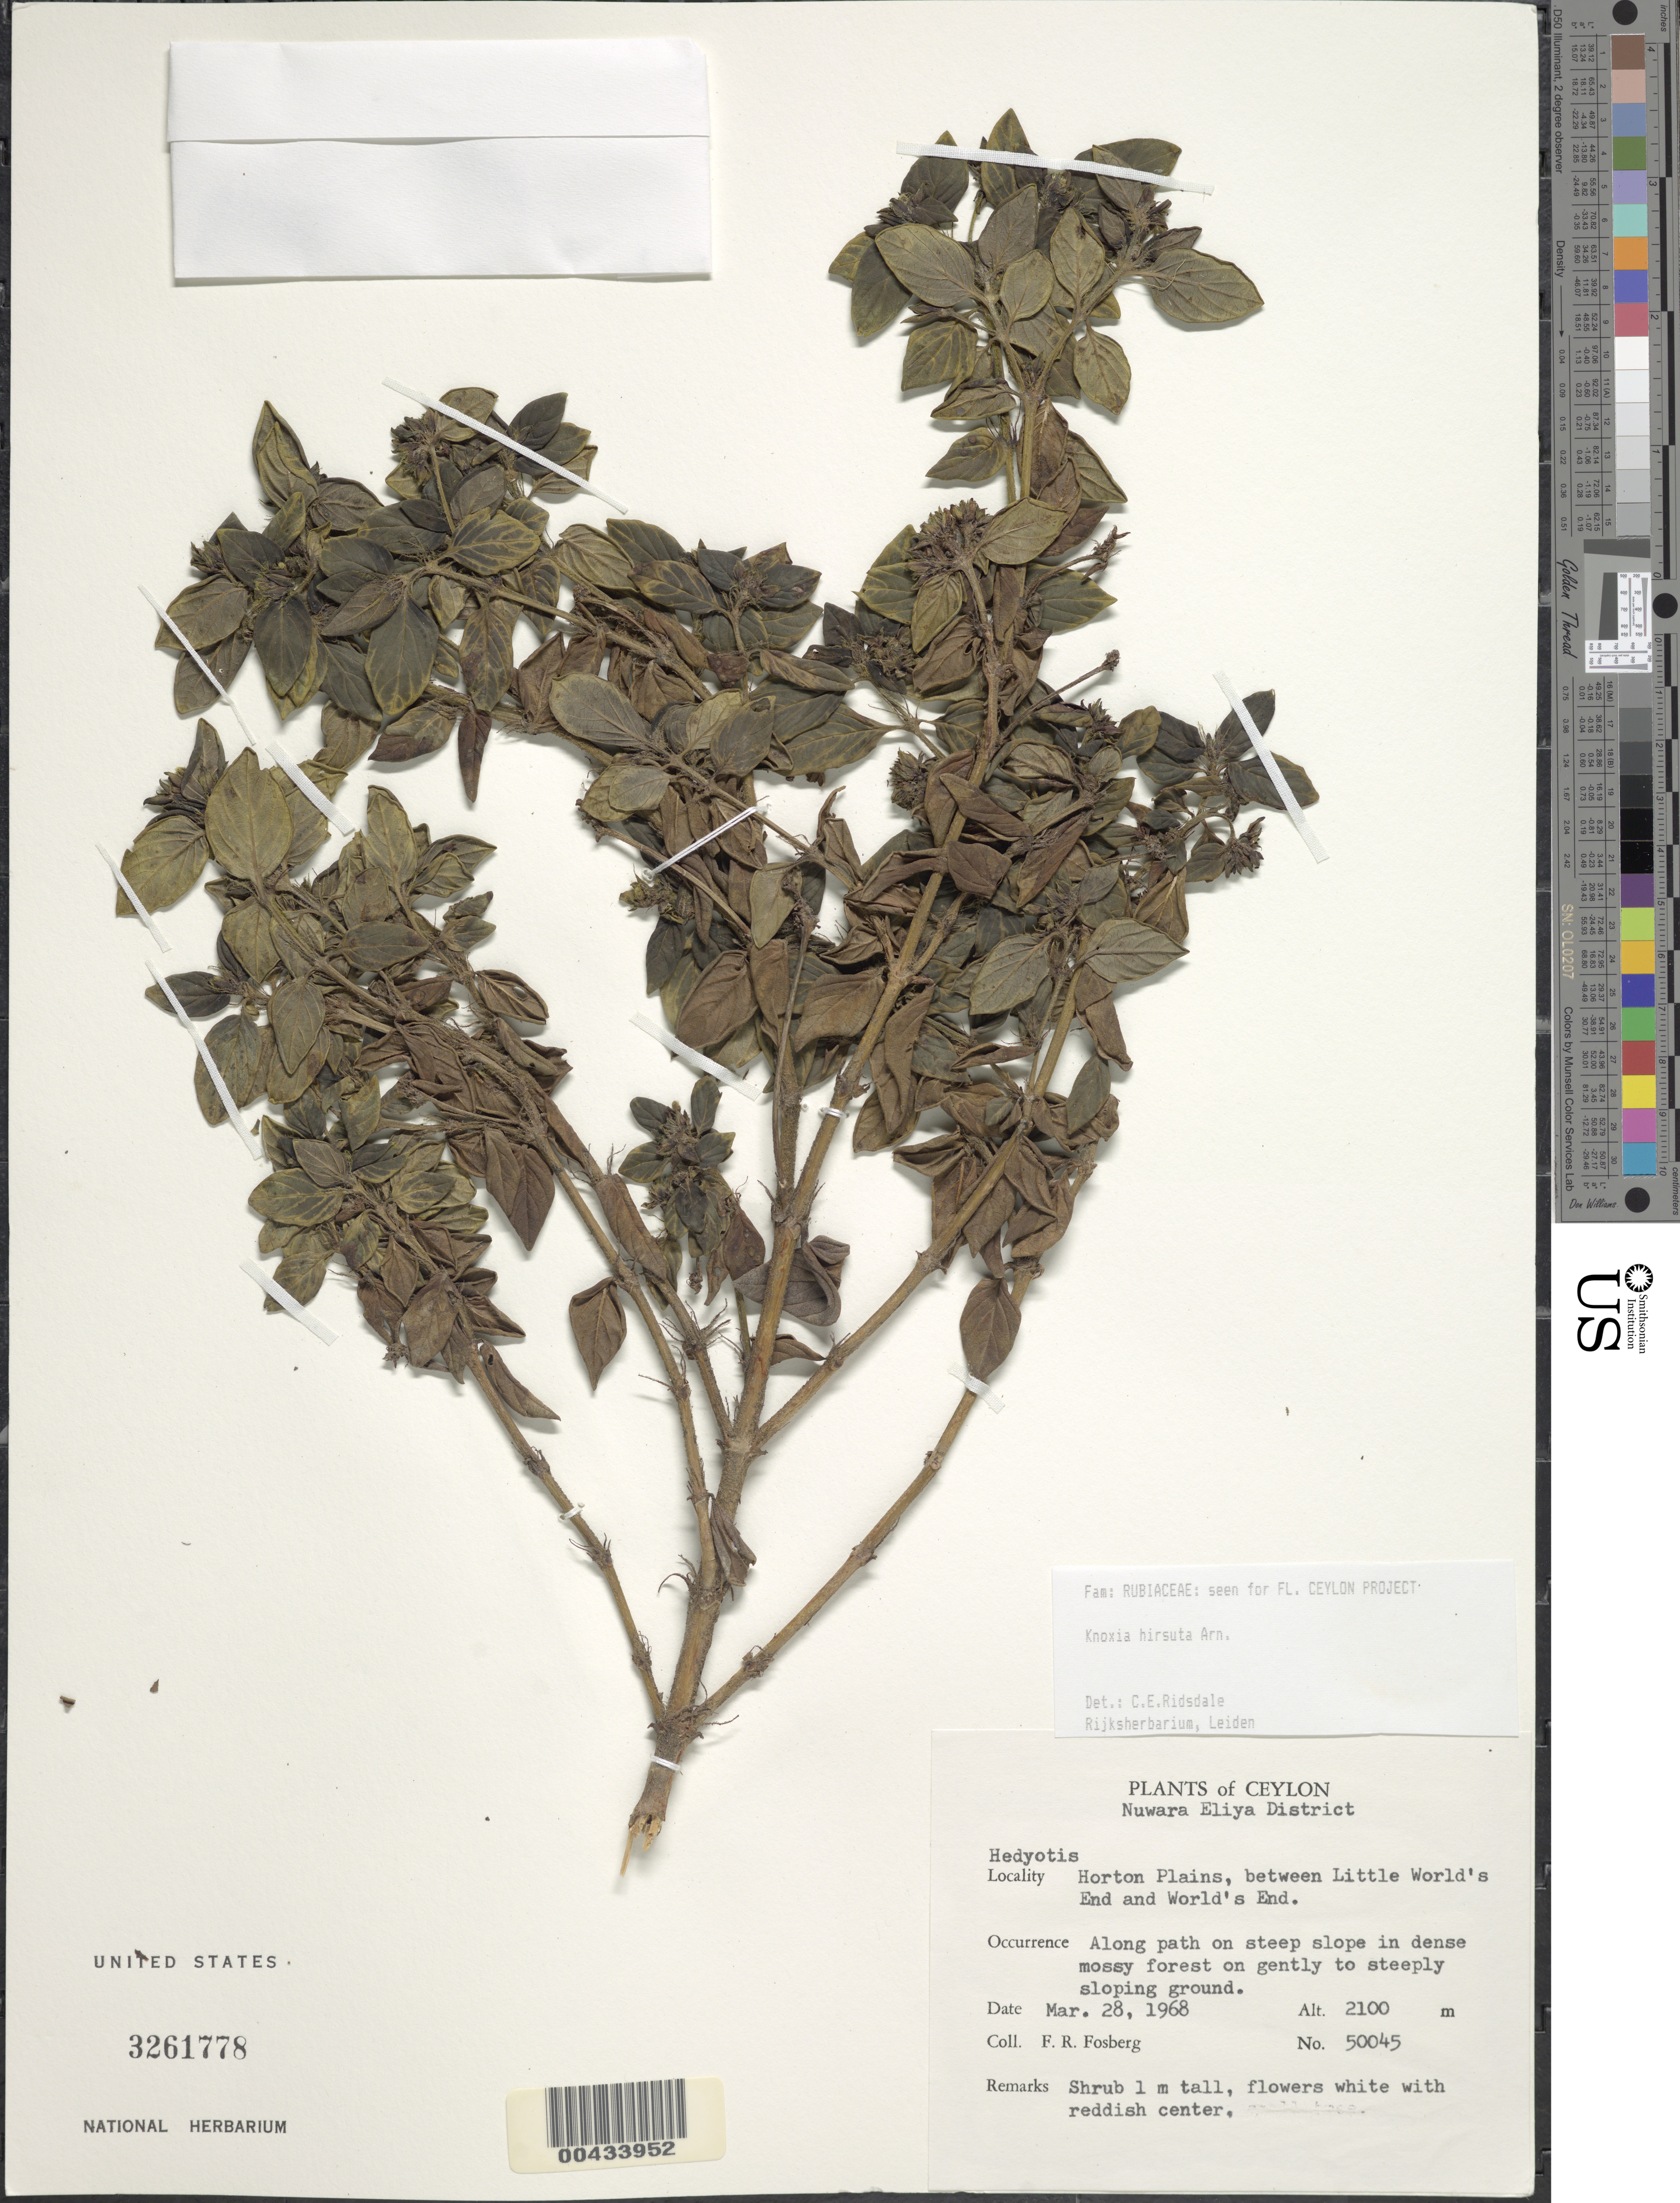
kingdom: Plantae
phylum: Tracheophyta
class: Magnoliopsida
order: Gentianales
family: Rubiaceae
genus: Knoxia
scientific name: Knoxia hirsuta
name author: Arn.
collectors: F. R. Fosberg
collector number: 50045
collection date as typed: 28 Mar 1968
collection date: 1968-03-28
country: Sri Lanka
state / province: Central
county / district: Nuwara Eliya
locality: Horton plains, between Little World's End and World's End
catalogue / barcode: US 3261778